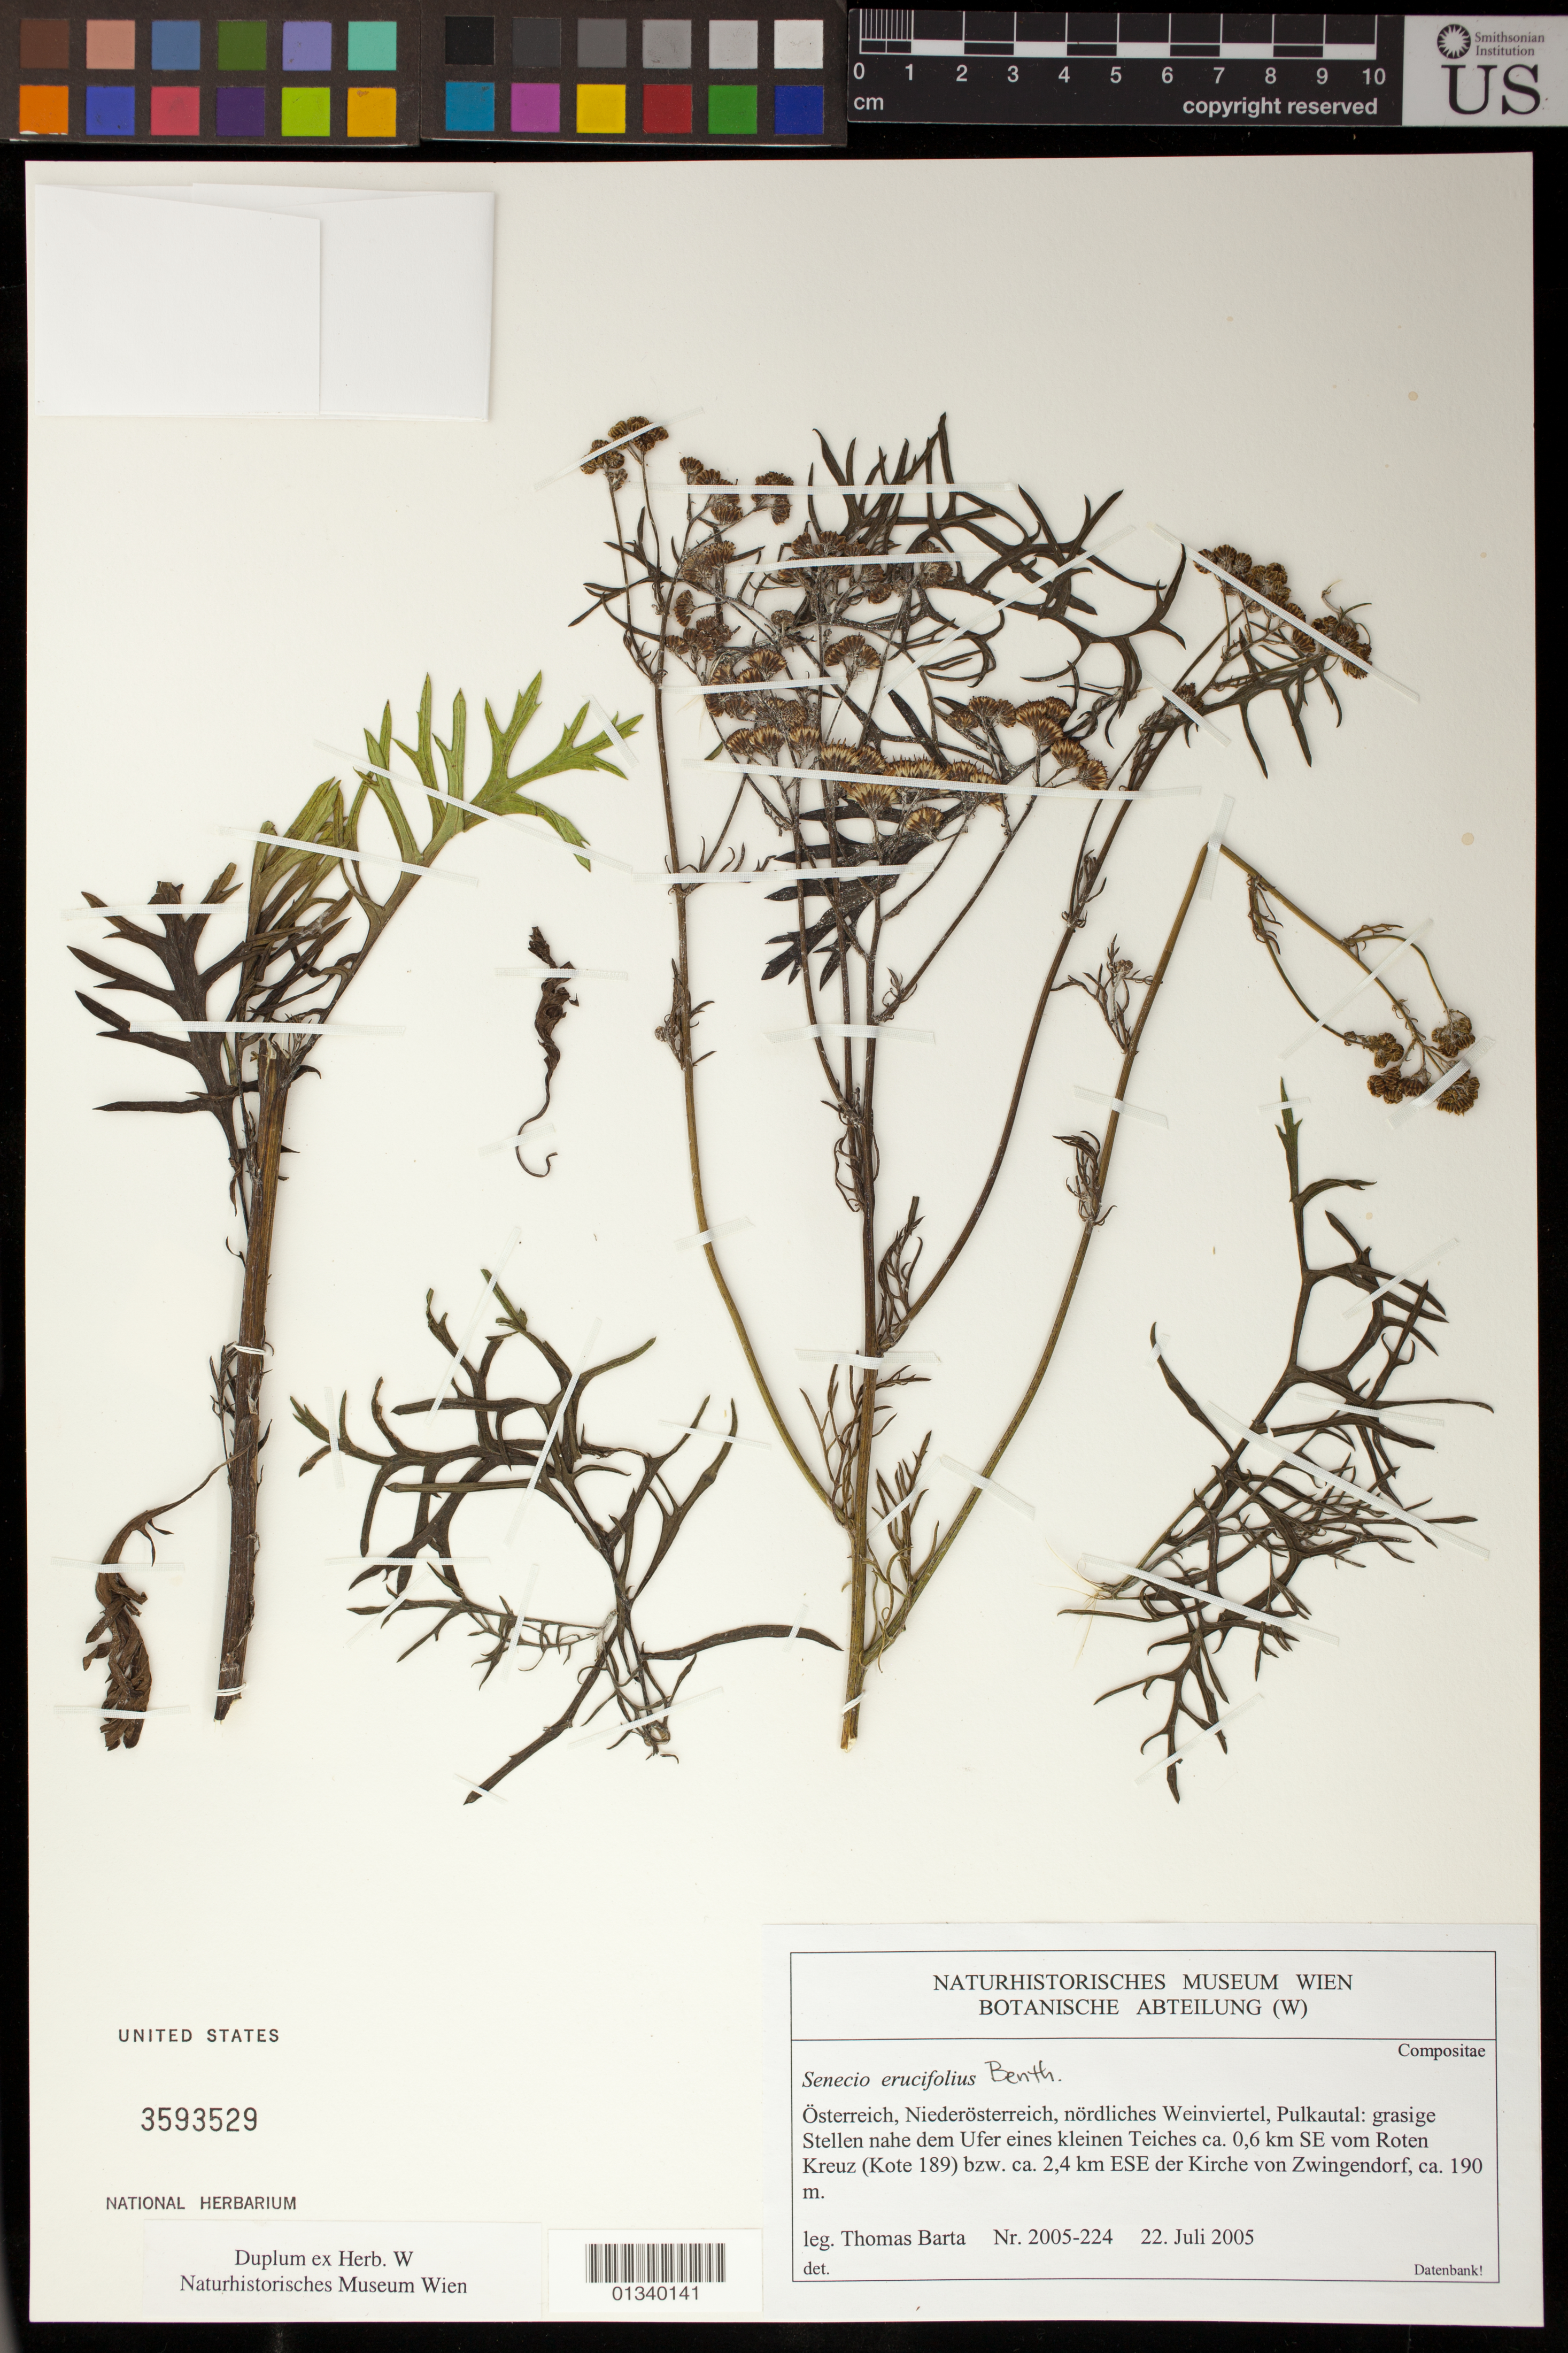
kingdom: Plantae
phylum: Tracheophyta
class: Magnoliopsida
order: Asterales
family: Asteraceae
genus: Jacobaea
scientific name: Jacobaea erucifolia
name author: (L.) G. Gaertn. et al.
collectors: T. Barta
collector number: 2005-224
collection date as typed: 22 July 2005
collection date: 2005-07-22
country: Austria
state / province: Niederosterreich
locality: norliches Weinviertel, Pulkautal: grasige Stellen nahe dem Ufer eines kleinen Teiches ca 0.6 km SE vom Roten Kreuz (Kote 189) bzw. ca. 2.4 km ESE der Kirche van Zqingendorf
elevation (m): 190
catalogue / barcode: US 3593529